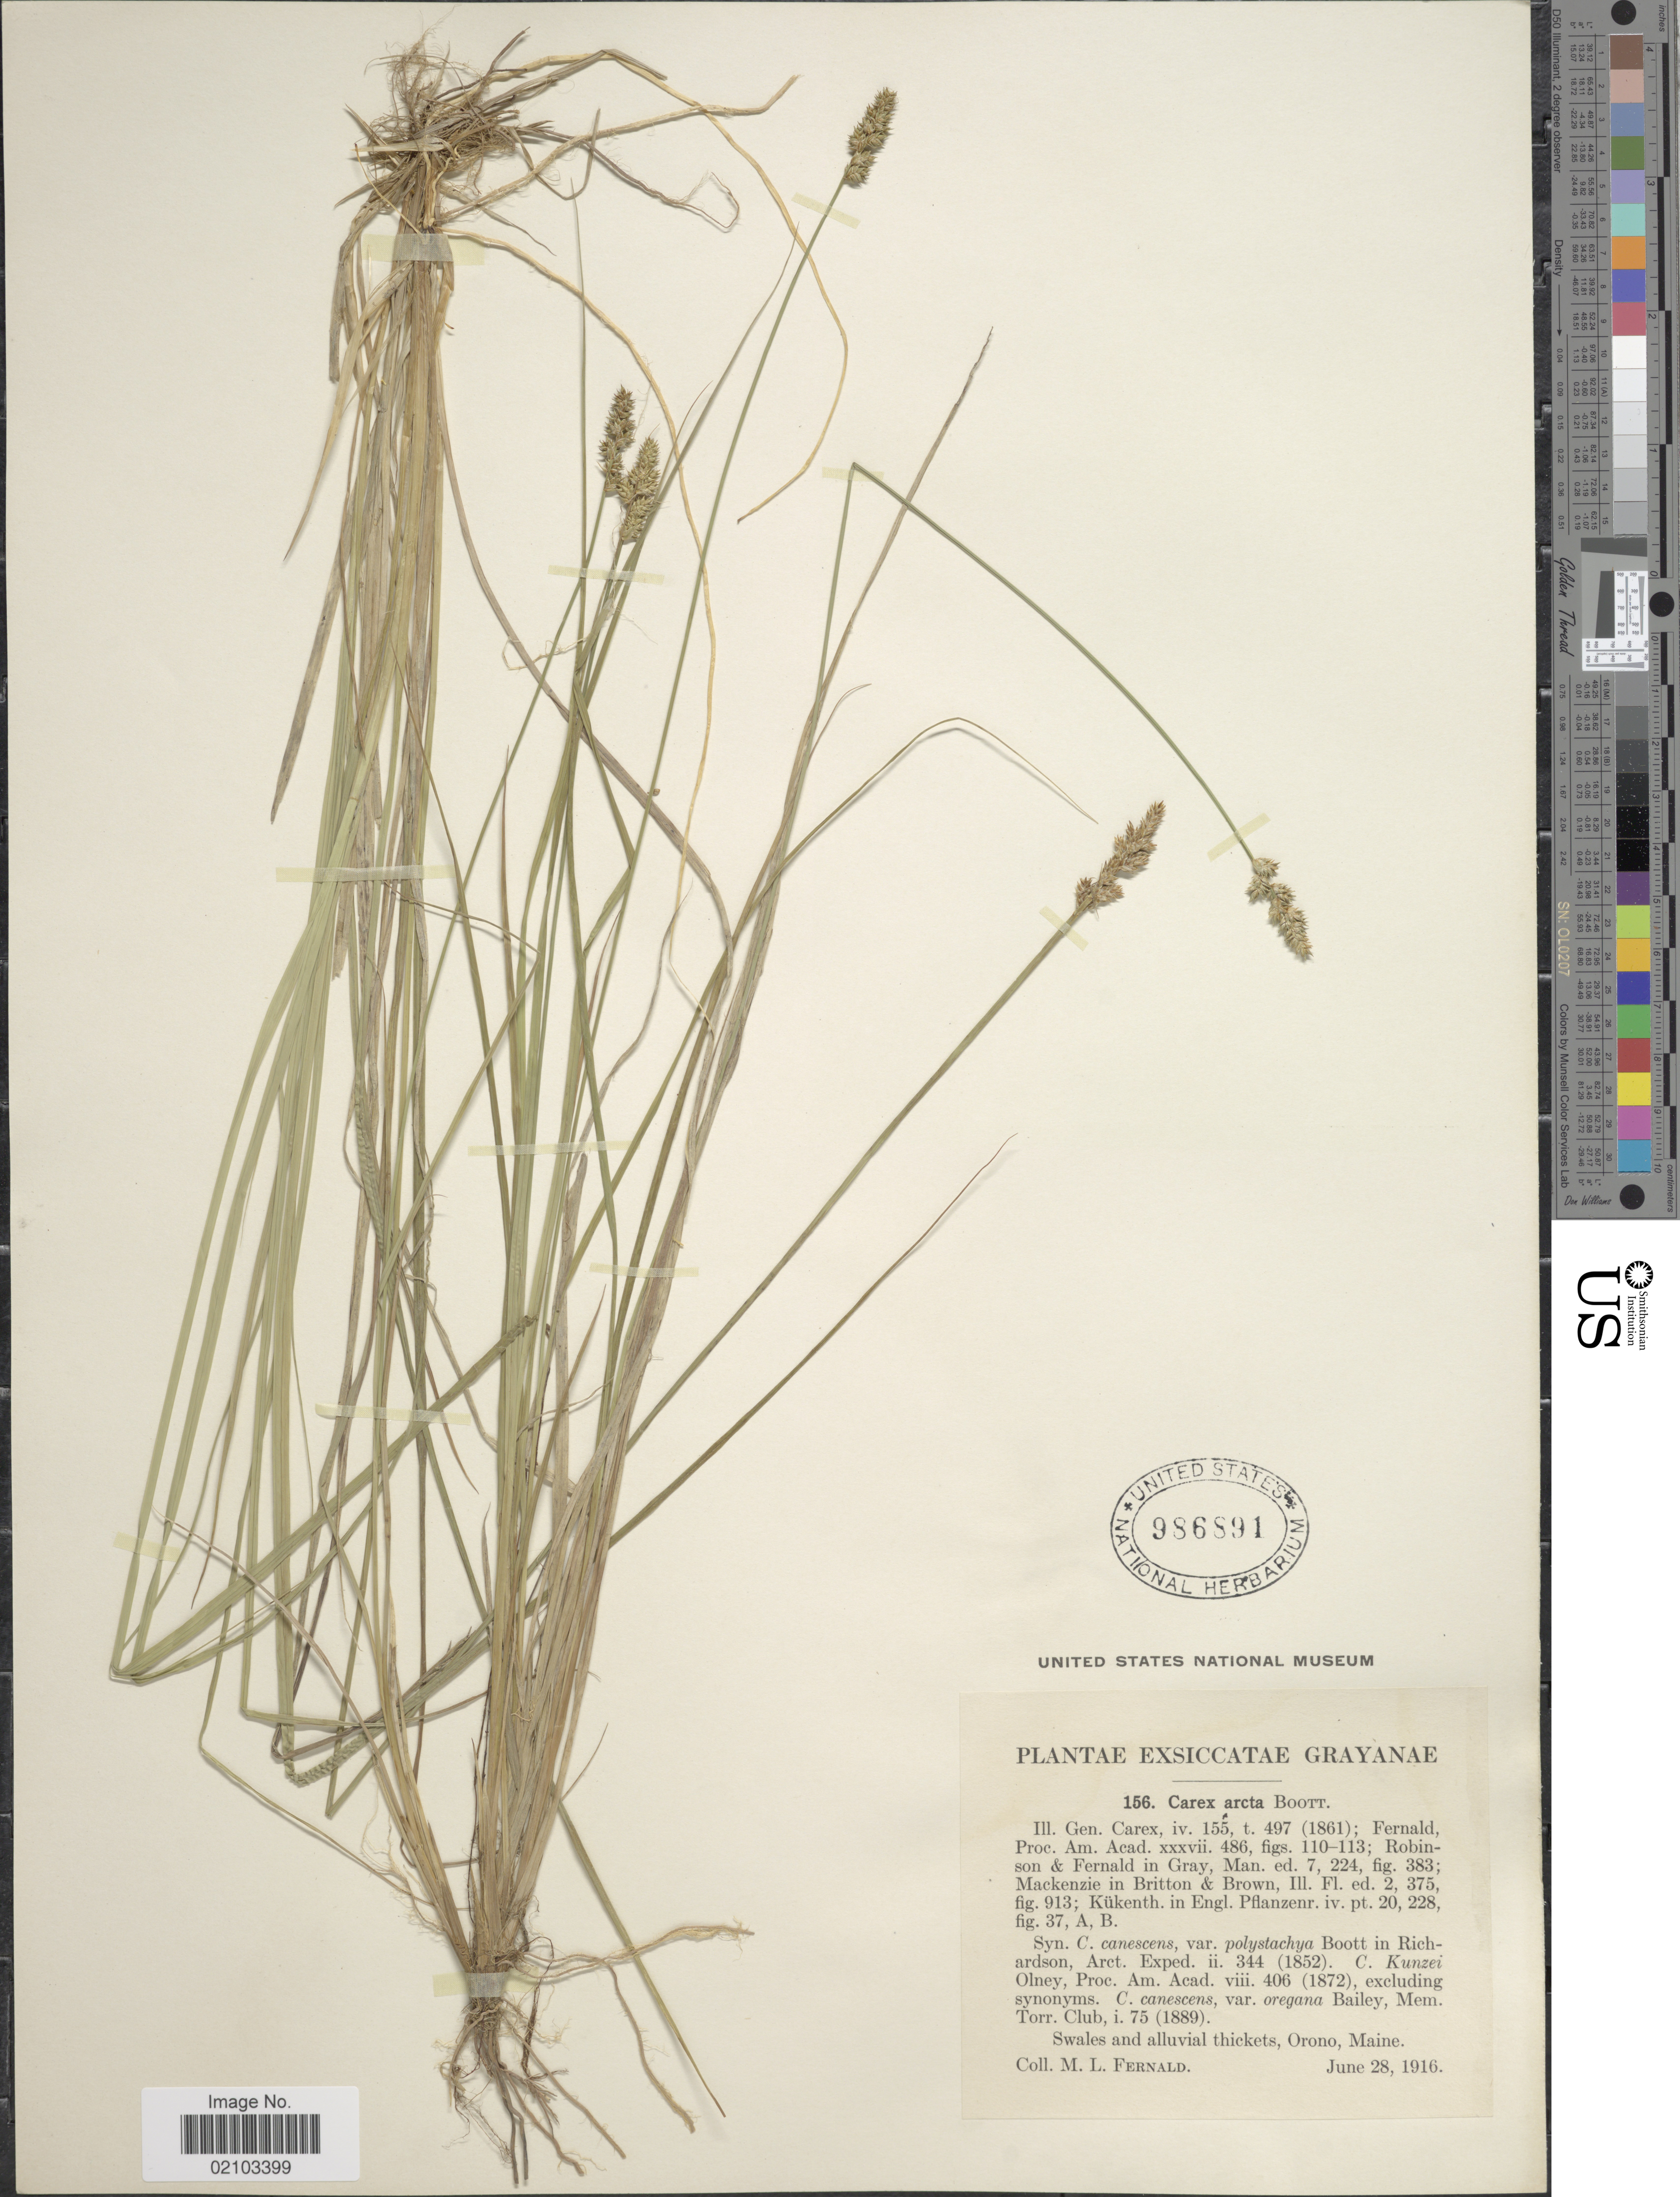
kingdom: Plantae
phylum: Tracheophyta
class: Liliopsida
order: Poales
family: Cyperaceae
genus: Carex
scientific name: Carex arcta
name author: Boott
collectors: M. L. Fernald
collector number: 156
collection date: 1916-06-28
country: United States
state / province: Maine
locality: Grayanae. Swales and alluvial thickets, Orono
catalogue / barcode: US 986891